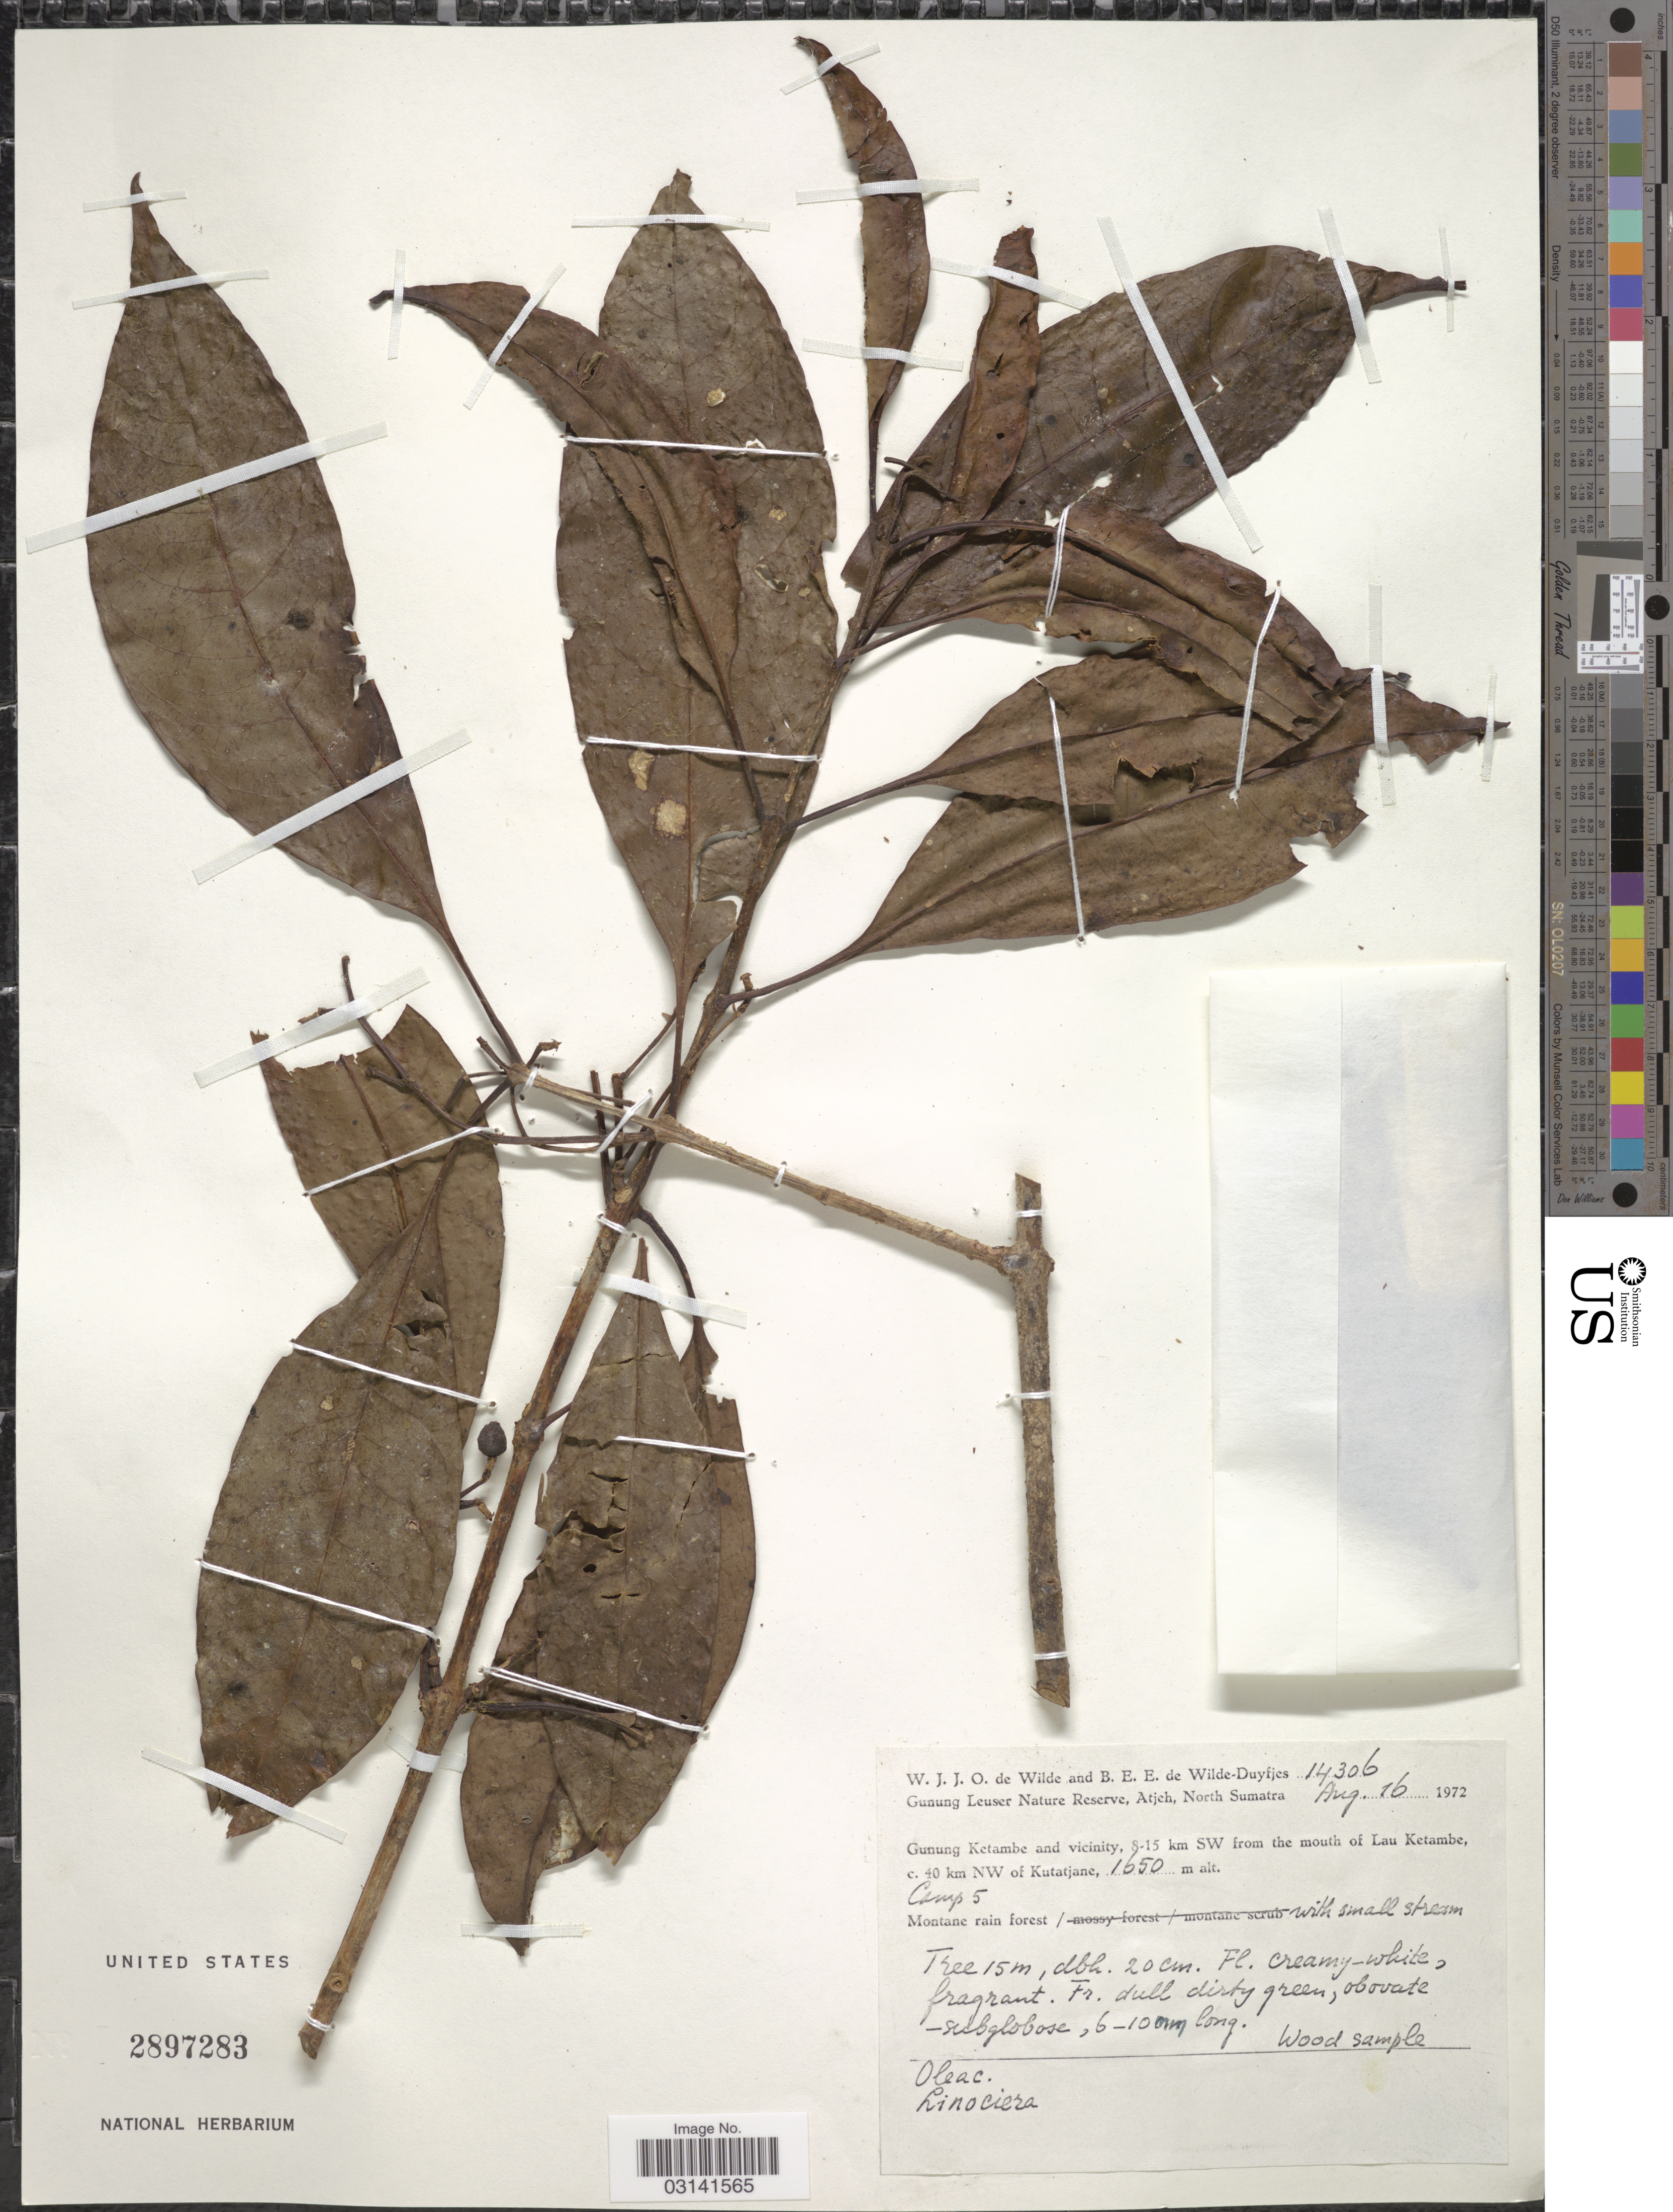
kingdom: Plantae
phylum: Tracheophyta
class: Magnoliopsida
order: Lamiales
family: Oleaceae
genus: Linociera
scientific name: Linociera sp.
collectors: W. J. de Wilde & B. E. de Wilde-Duyfjes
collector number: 14306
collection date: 1972-08-16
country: Indonesia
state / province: Sumatra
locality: Gunung Leuser Nature Reserve, Atjeh, North Sumatra. Gunung Ketambe and vicinity , 8-15 km SW from the mouth of Lau Ketambe, c. 40 km NW of Kutatjane, Camp 5.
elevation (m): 1650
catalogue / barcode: US 2897283